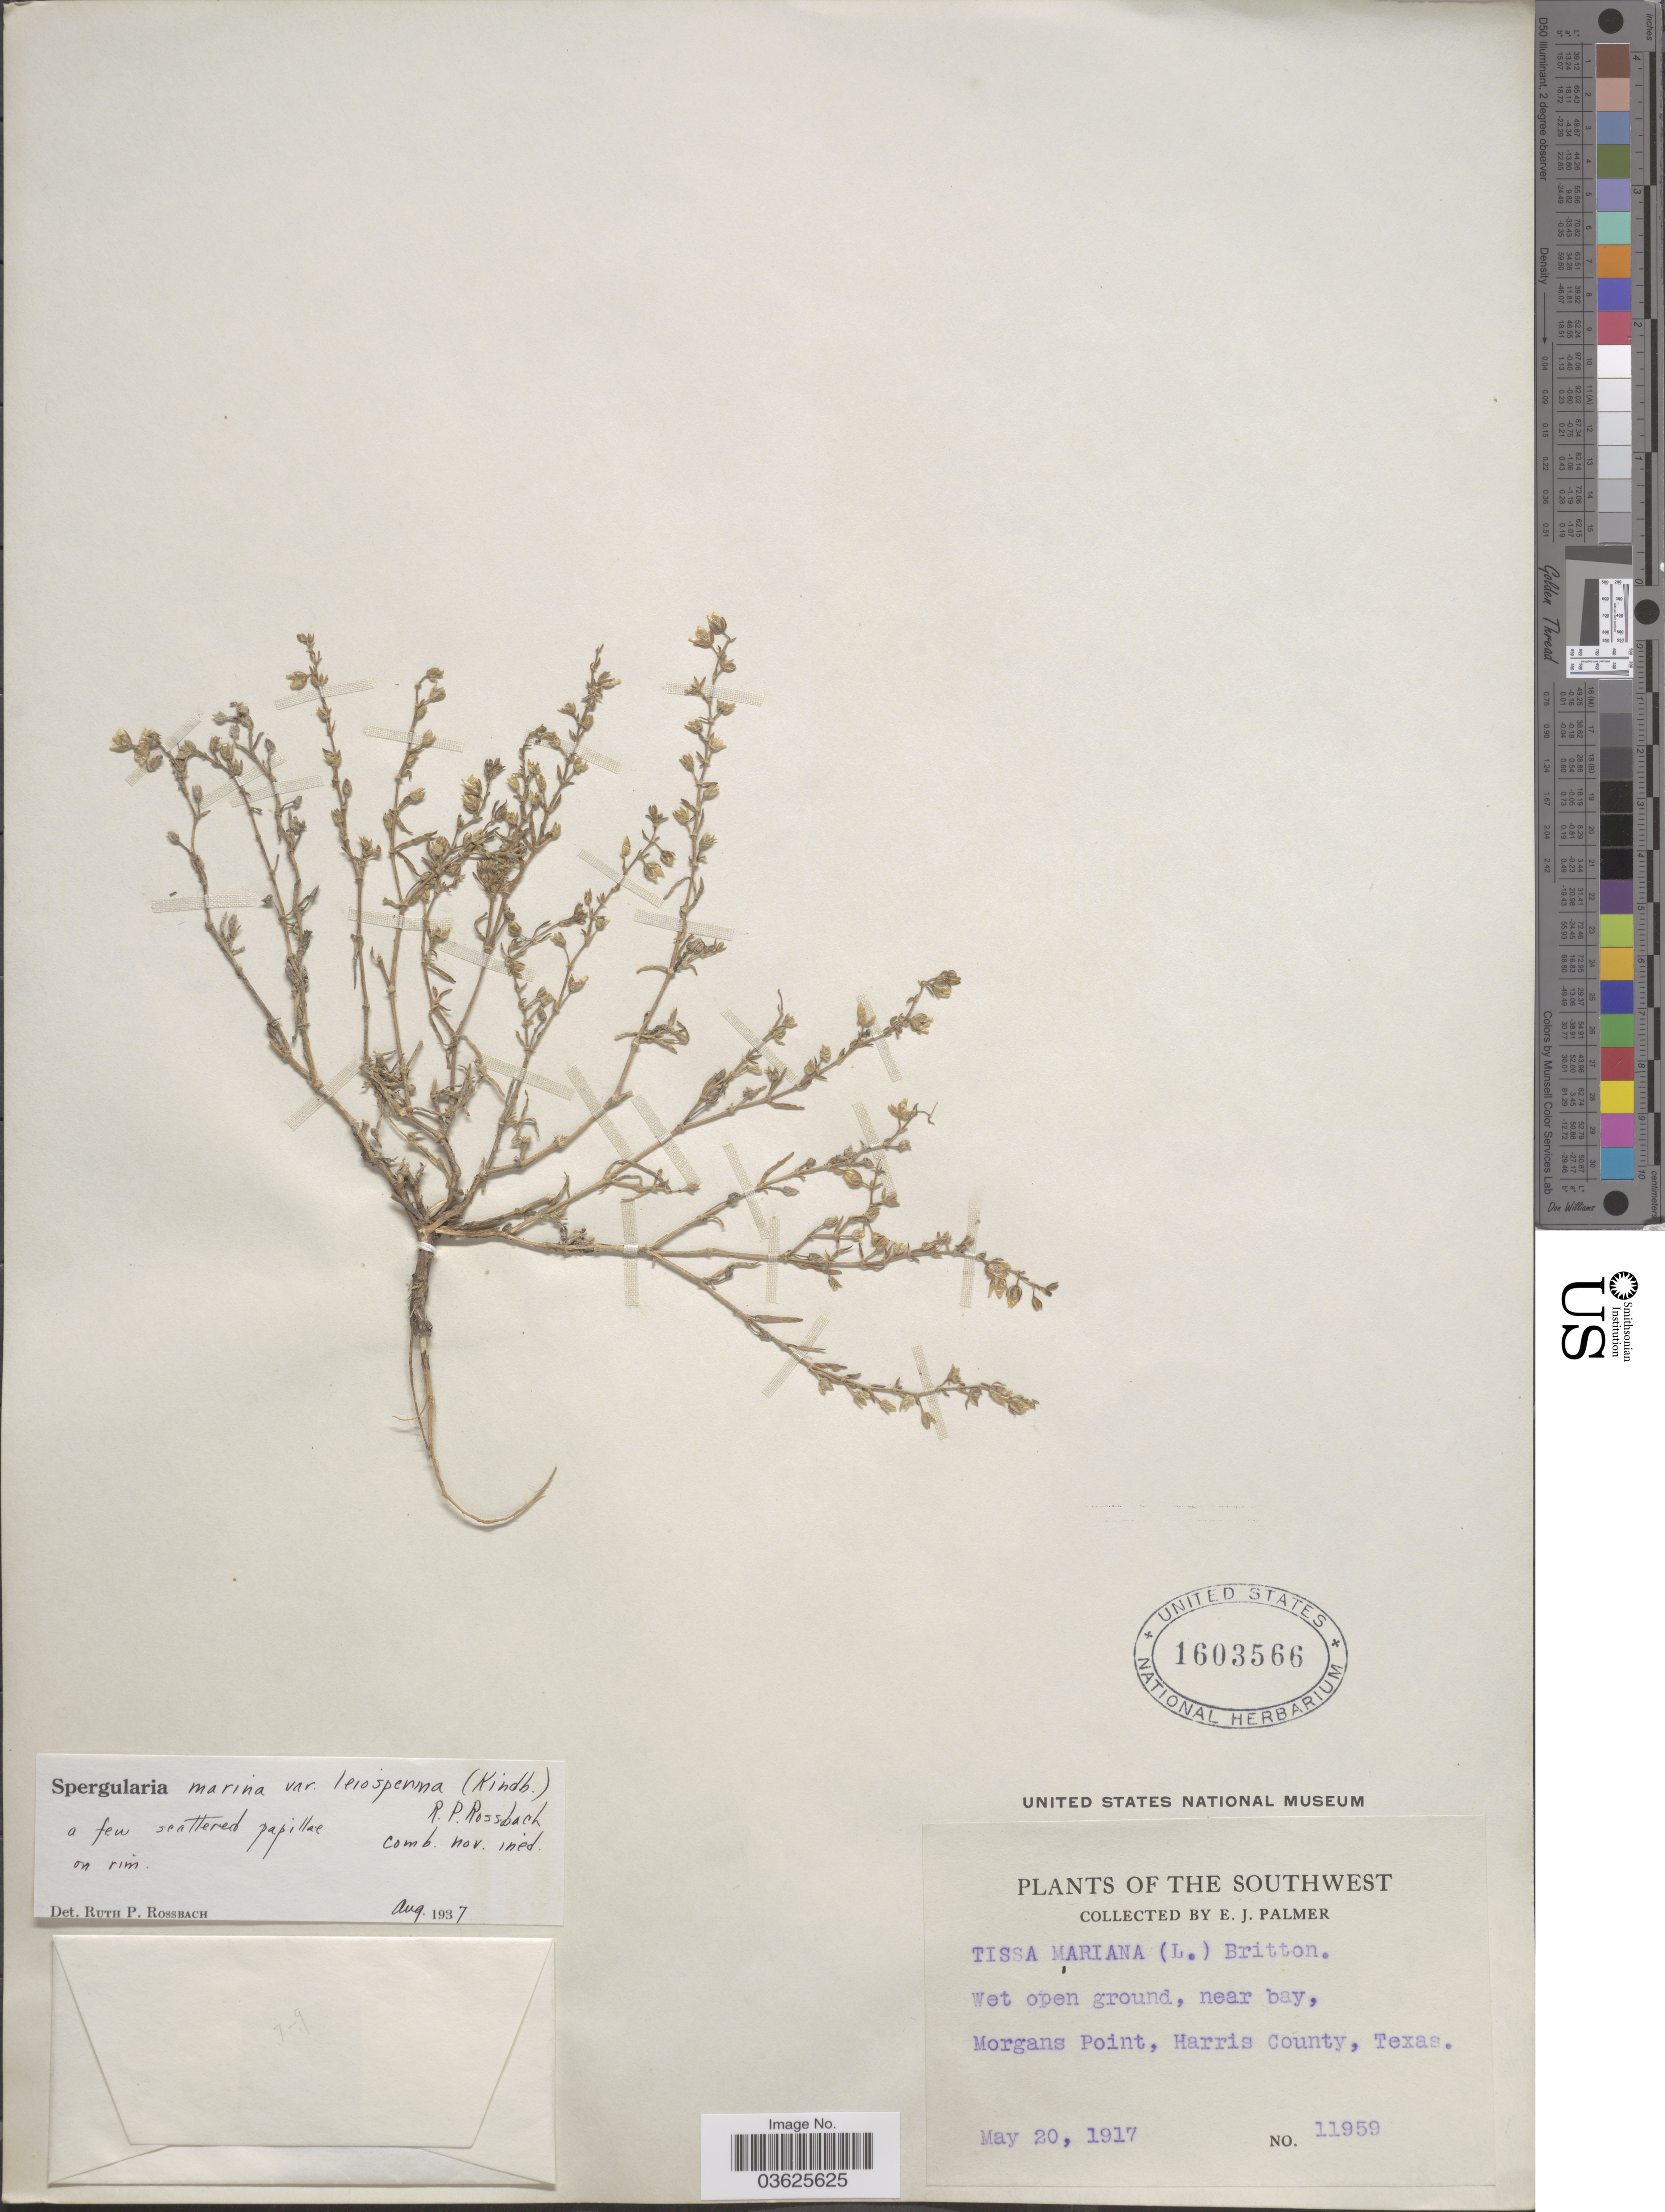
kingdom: Plantae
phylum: Tracheophyta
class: Magnoliopsida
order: Caryophyllales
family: Caryophyllaceae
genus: Spergularia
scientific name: Spergularia marina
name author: (L.) Griseb.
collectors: E. J. Palmer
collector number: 11959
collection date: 1917-05-20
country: United States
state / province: Texas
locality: The Southwest. Morgans Point, Harris County.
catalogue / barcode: US 1603566